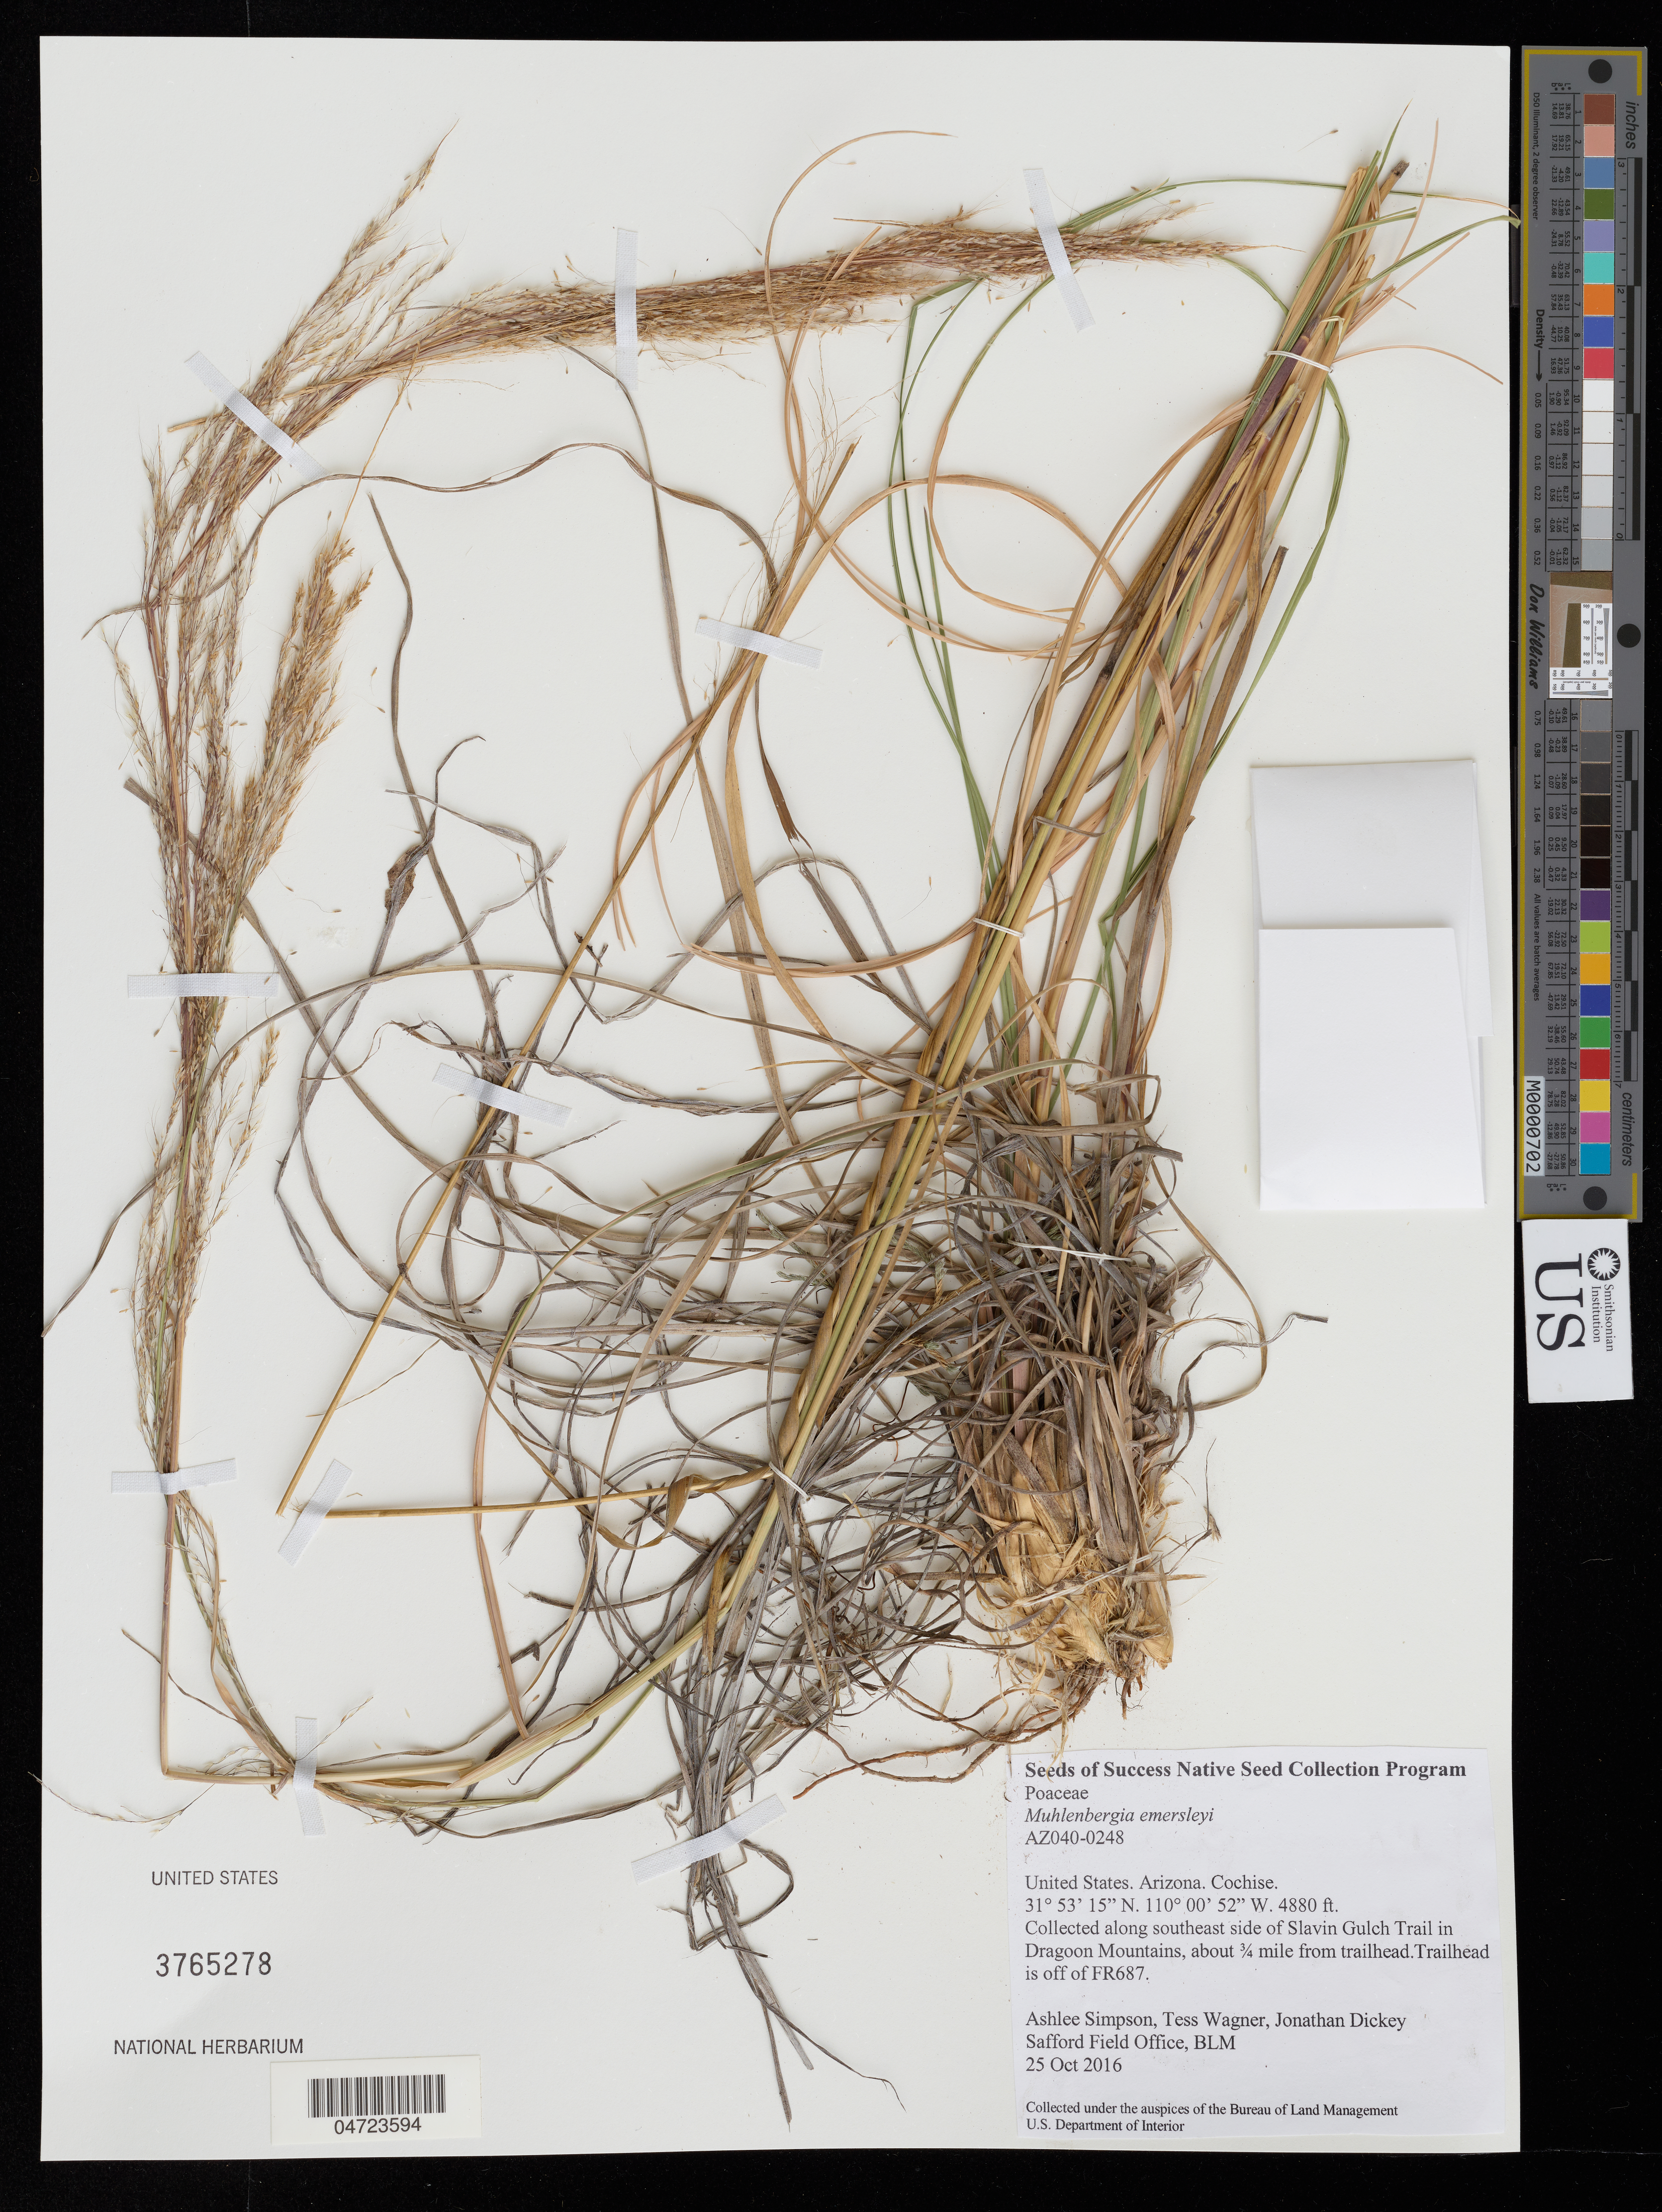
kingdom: Plantae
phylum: Tracheophyta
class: Liliopsida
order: Poales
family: Poaceae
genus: Muhlenbergia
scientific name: Muhlenbergia emersleyi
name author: Vasey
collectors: A. Simpson, T. Wagner & J. Dickey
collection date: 2016-10-25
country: United States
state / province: Arizona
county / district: Cochise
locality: Cochise. Collected along southeast side of Slavin Gulch Trail in Dragoon Mountains, about ¾ mile from trailhead. Trailhead is off of FR687.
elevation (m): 1487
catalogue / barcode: US 3765278